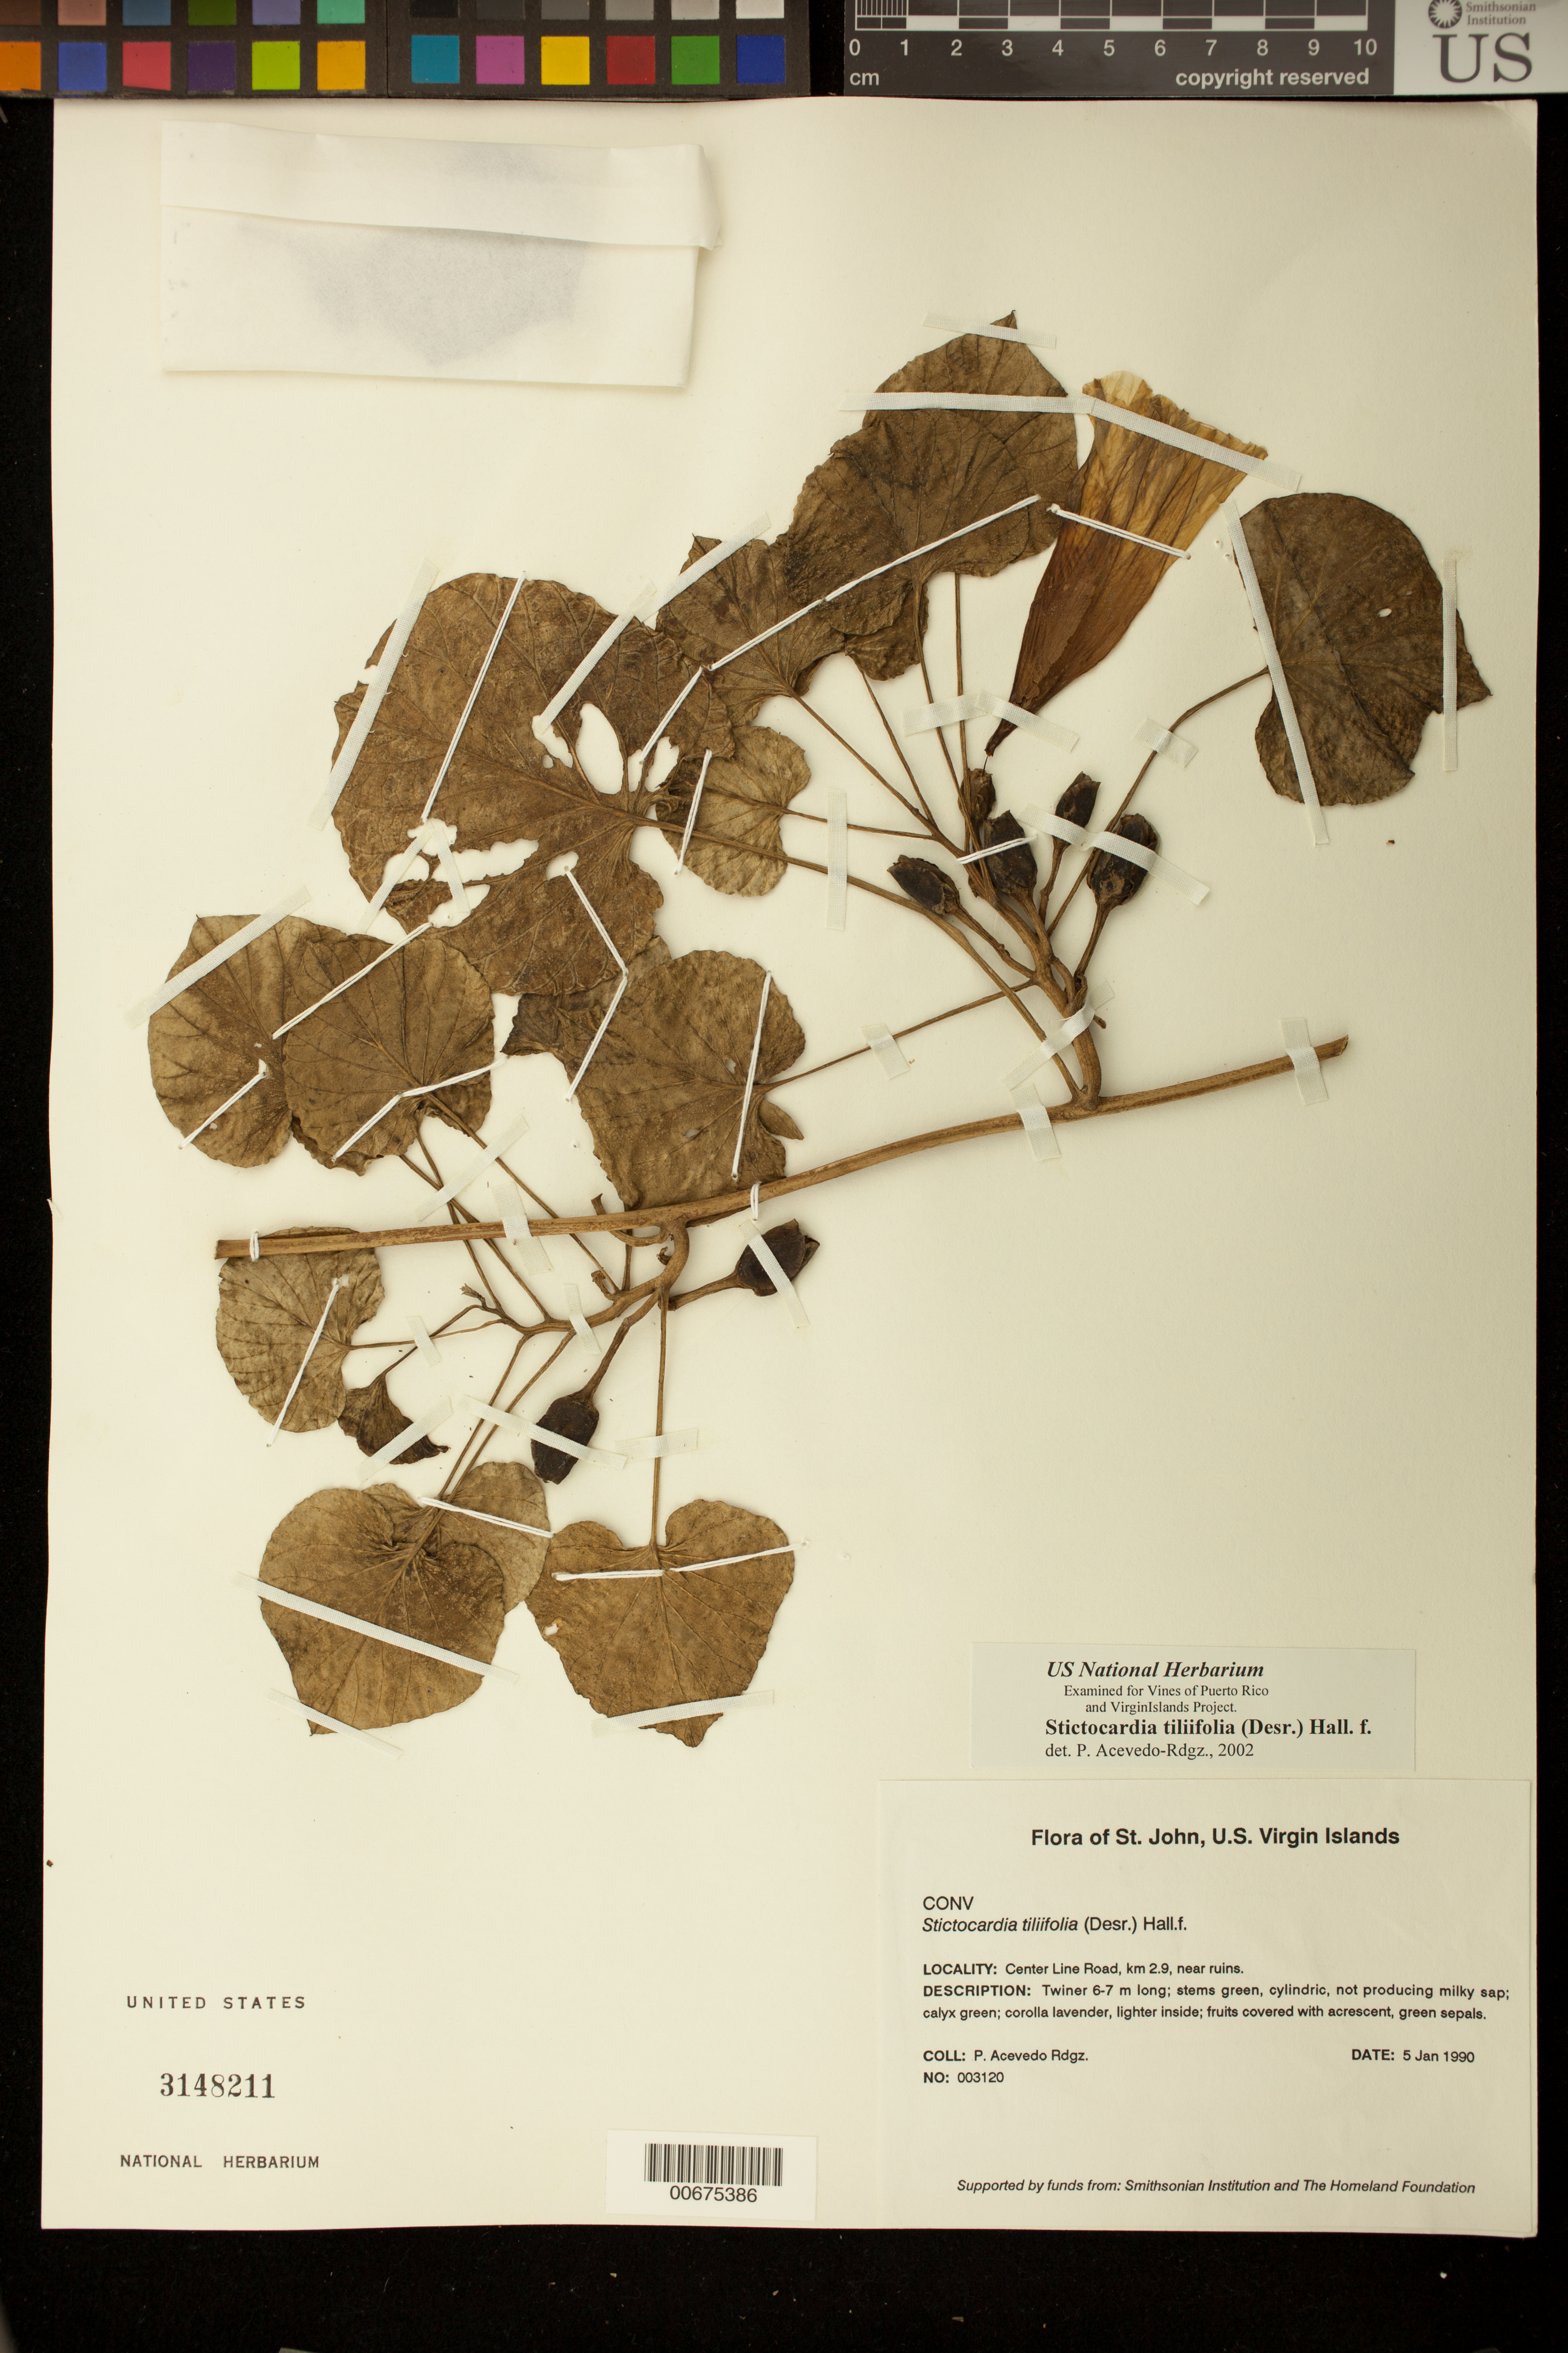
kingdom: Plantae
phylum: Tracheophyta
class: Magnoliopsida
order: Solanales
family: Convolvulaceae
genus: Stictocardia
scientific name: Stictocardia tiliifolia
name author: (Desr.) Hallier f.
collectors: P. Acevedo-Rodr.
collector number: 3120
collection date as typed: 05 Jan 1990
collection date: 1990-01-05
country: U.S. Virgin Islands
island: St. John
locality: Cruz Bay Quarter; Center Line Road, km 2.9, near ruins.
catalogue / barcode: US 3148211